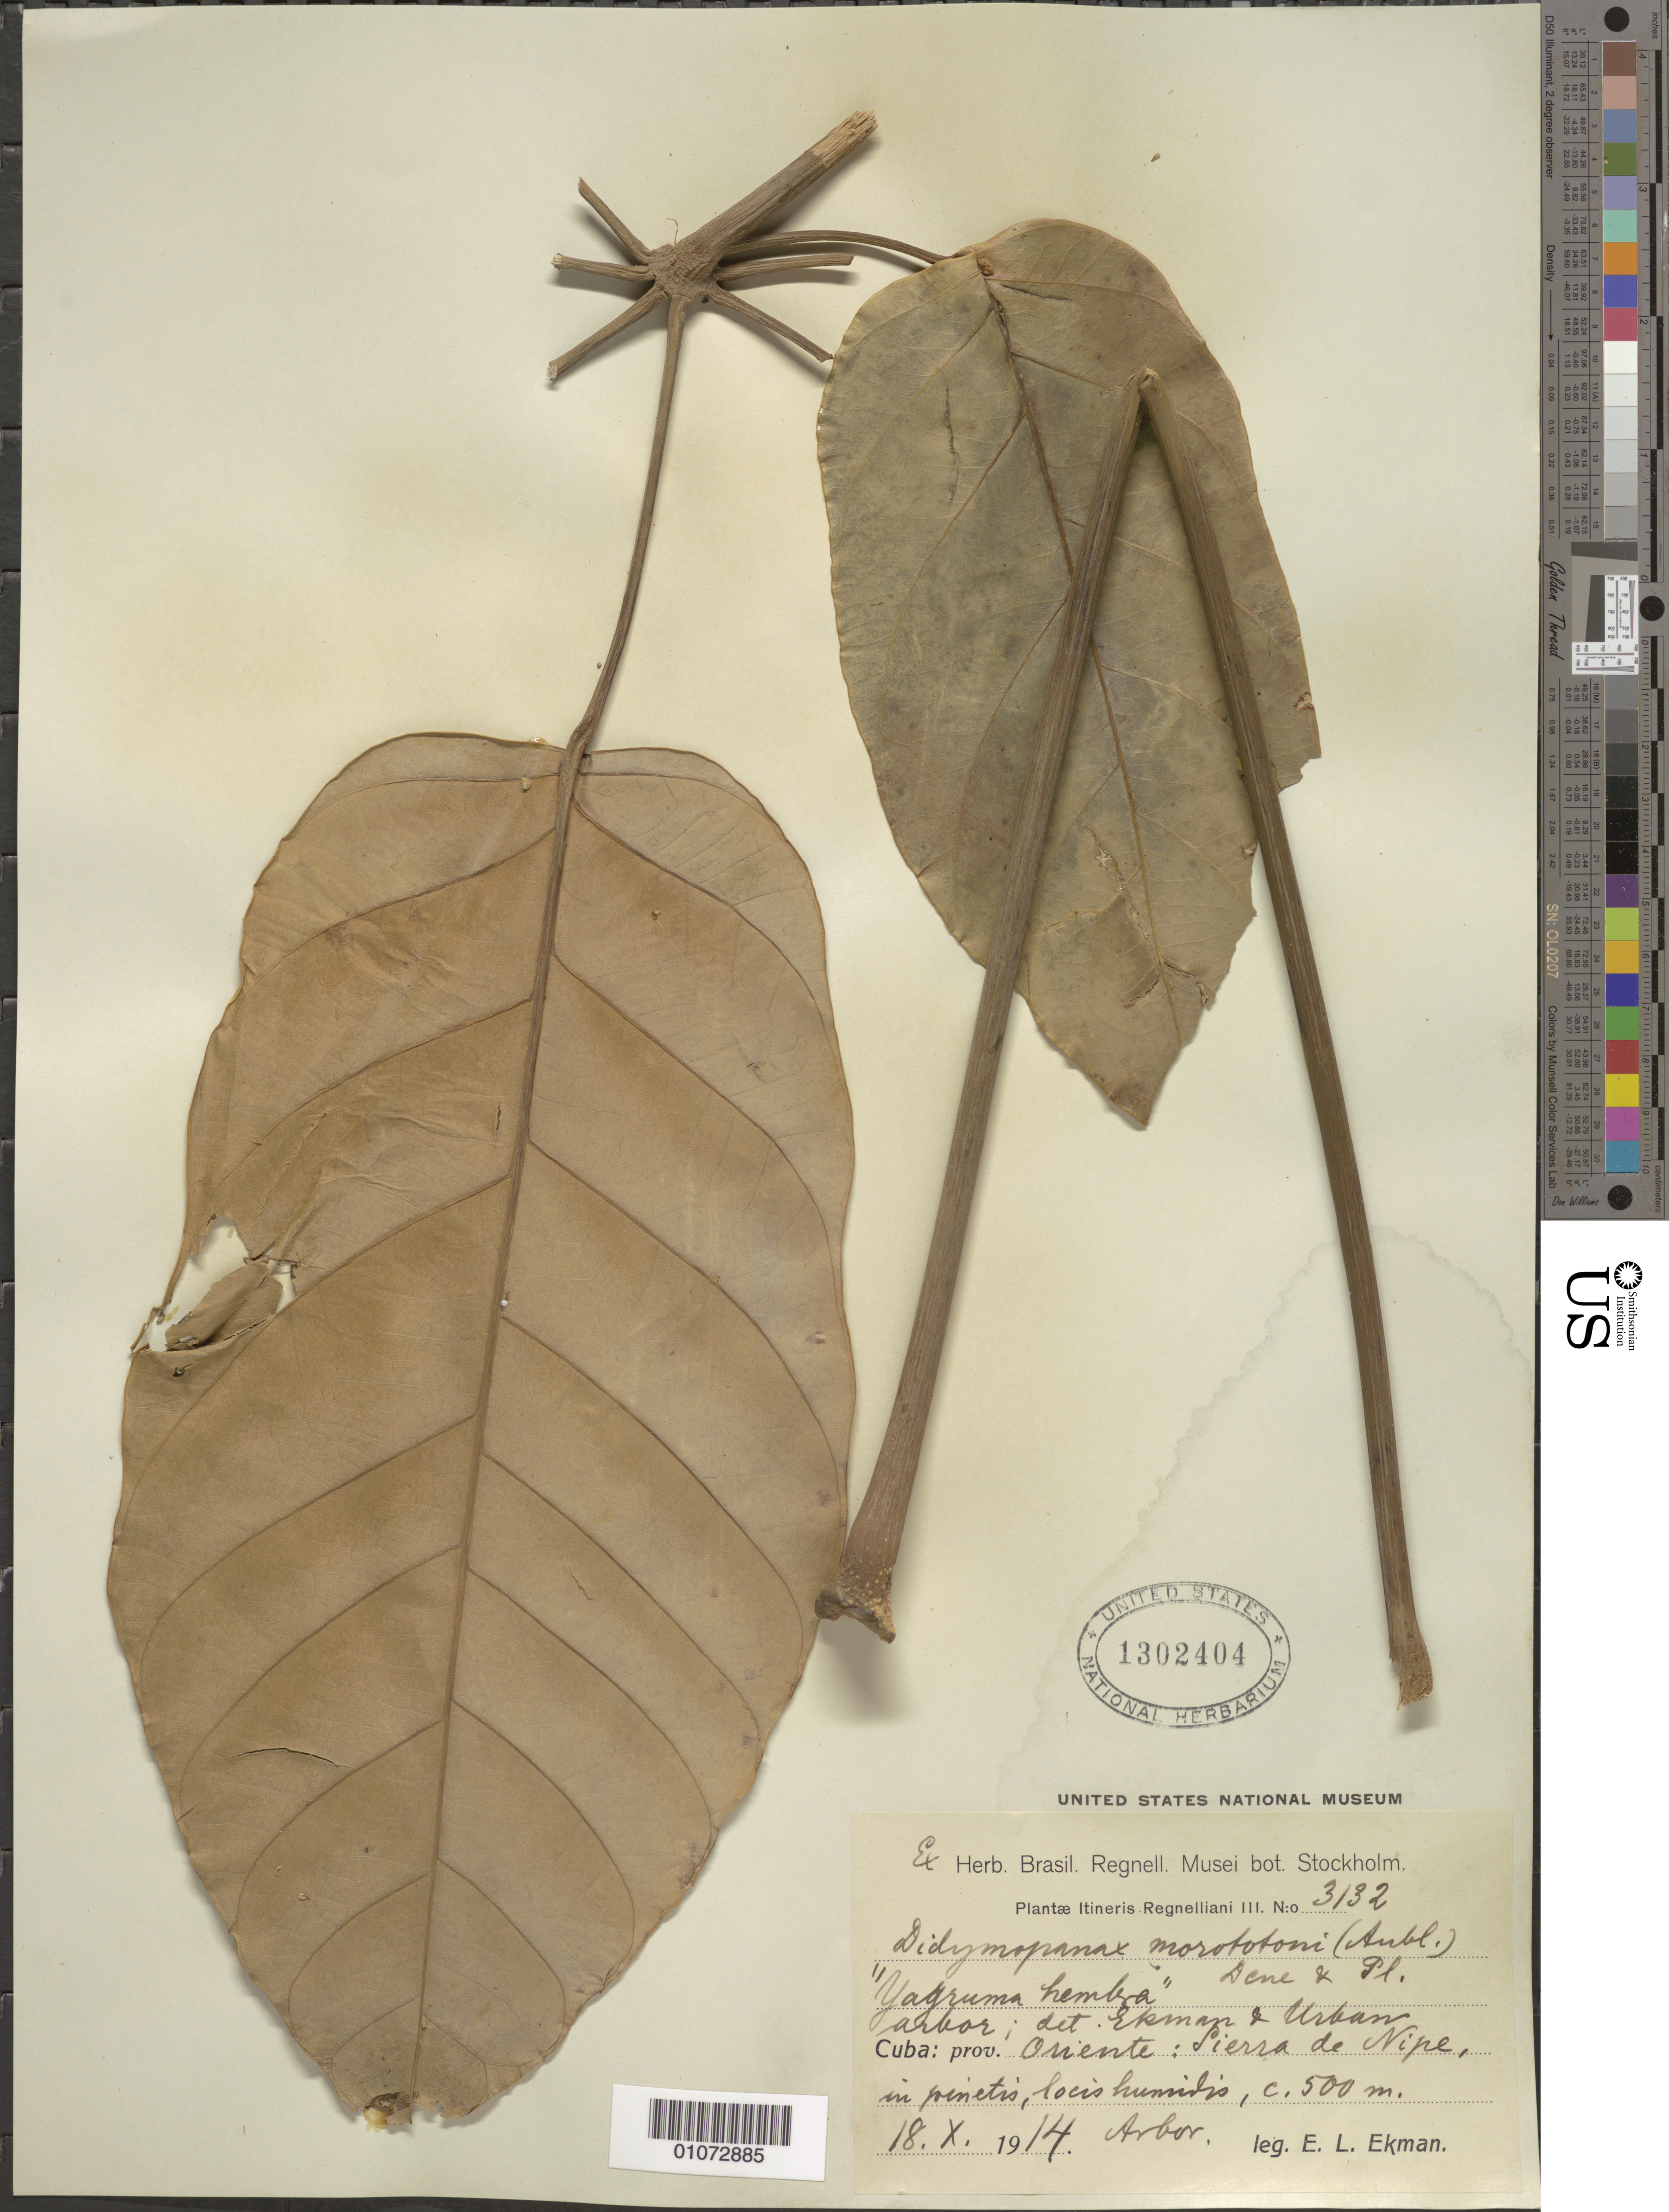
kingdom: Plantae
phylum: Tracheophyta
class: Magnoliopsida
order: Apiales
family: Araliaceae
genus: Didymopanax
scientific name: Didymopanax morototoni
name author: (Aubl.) Decne. & Planch.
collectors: E. L. Ekman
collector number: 3132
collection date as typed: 18 Oct 1914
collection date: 1914-10-18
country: Cuba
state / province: Holguín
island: Cuba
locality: Sierra de Nipe, in wet places?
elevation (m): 500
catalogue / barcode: US 1302404